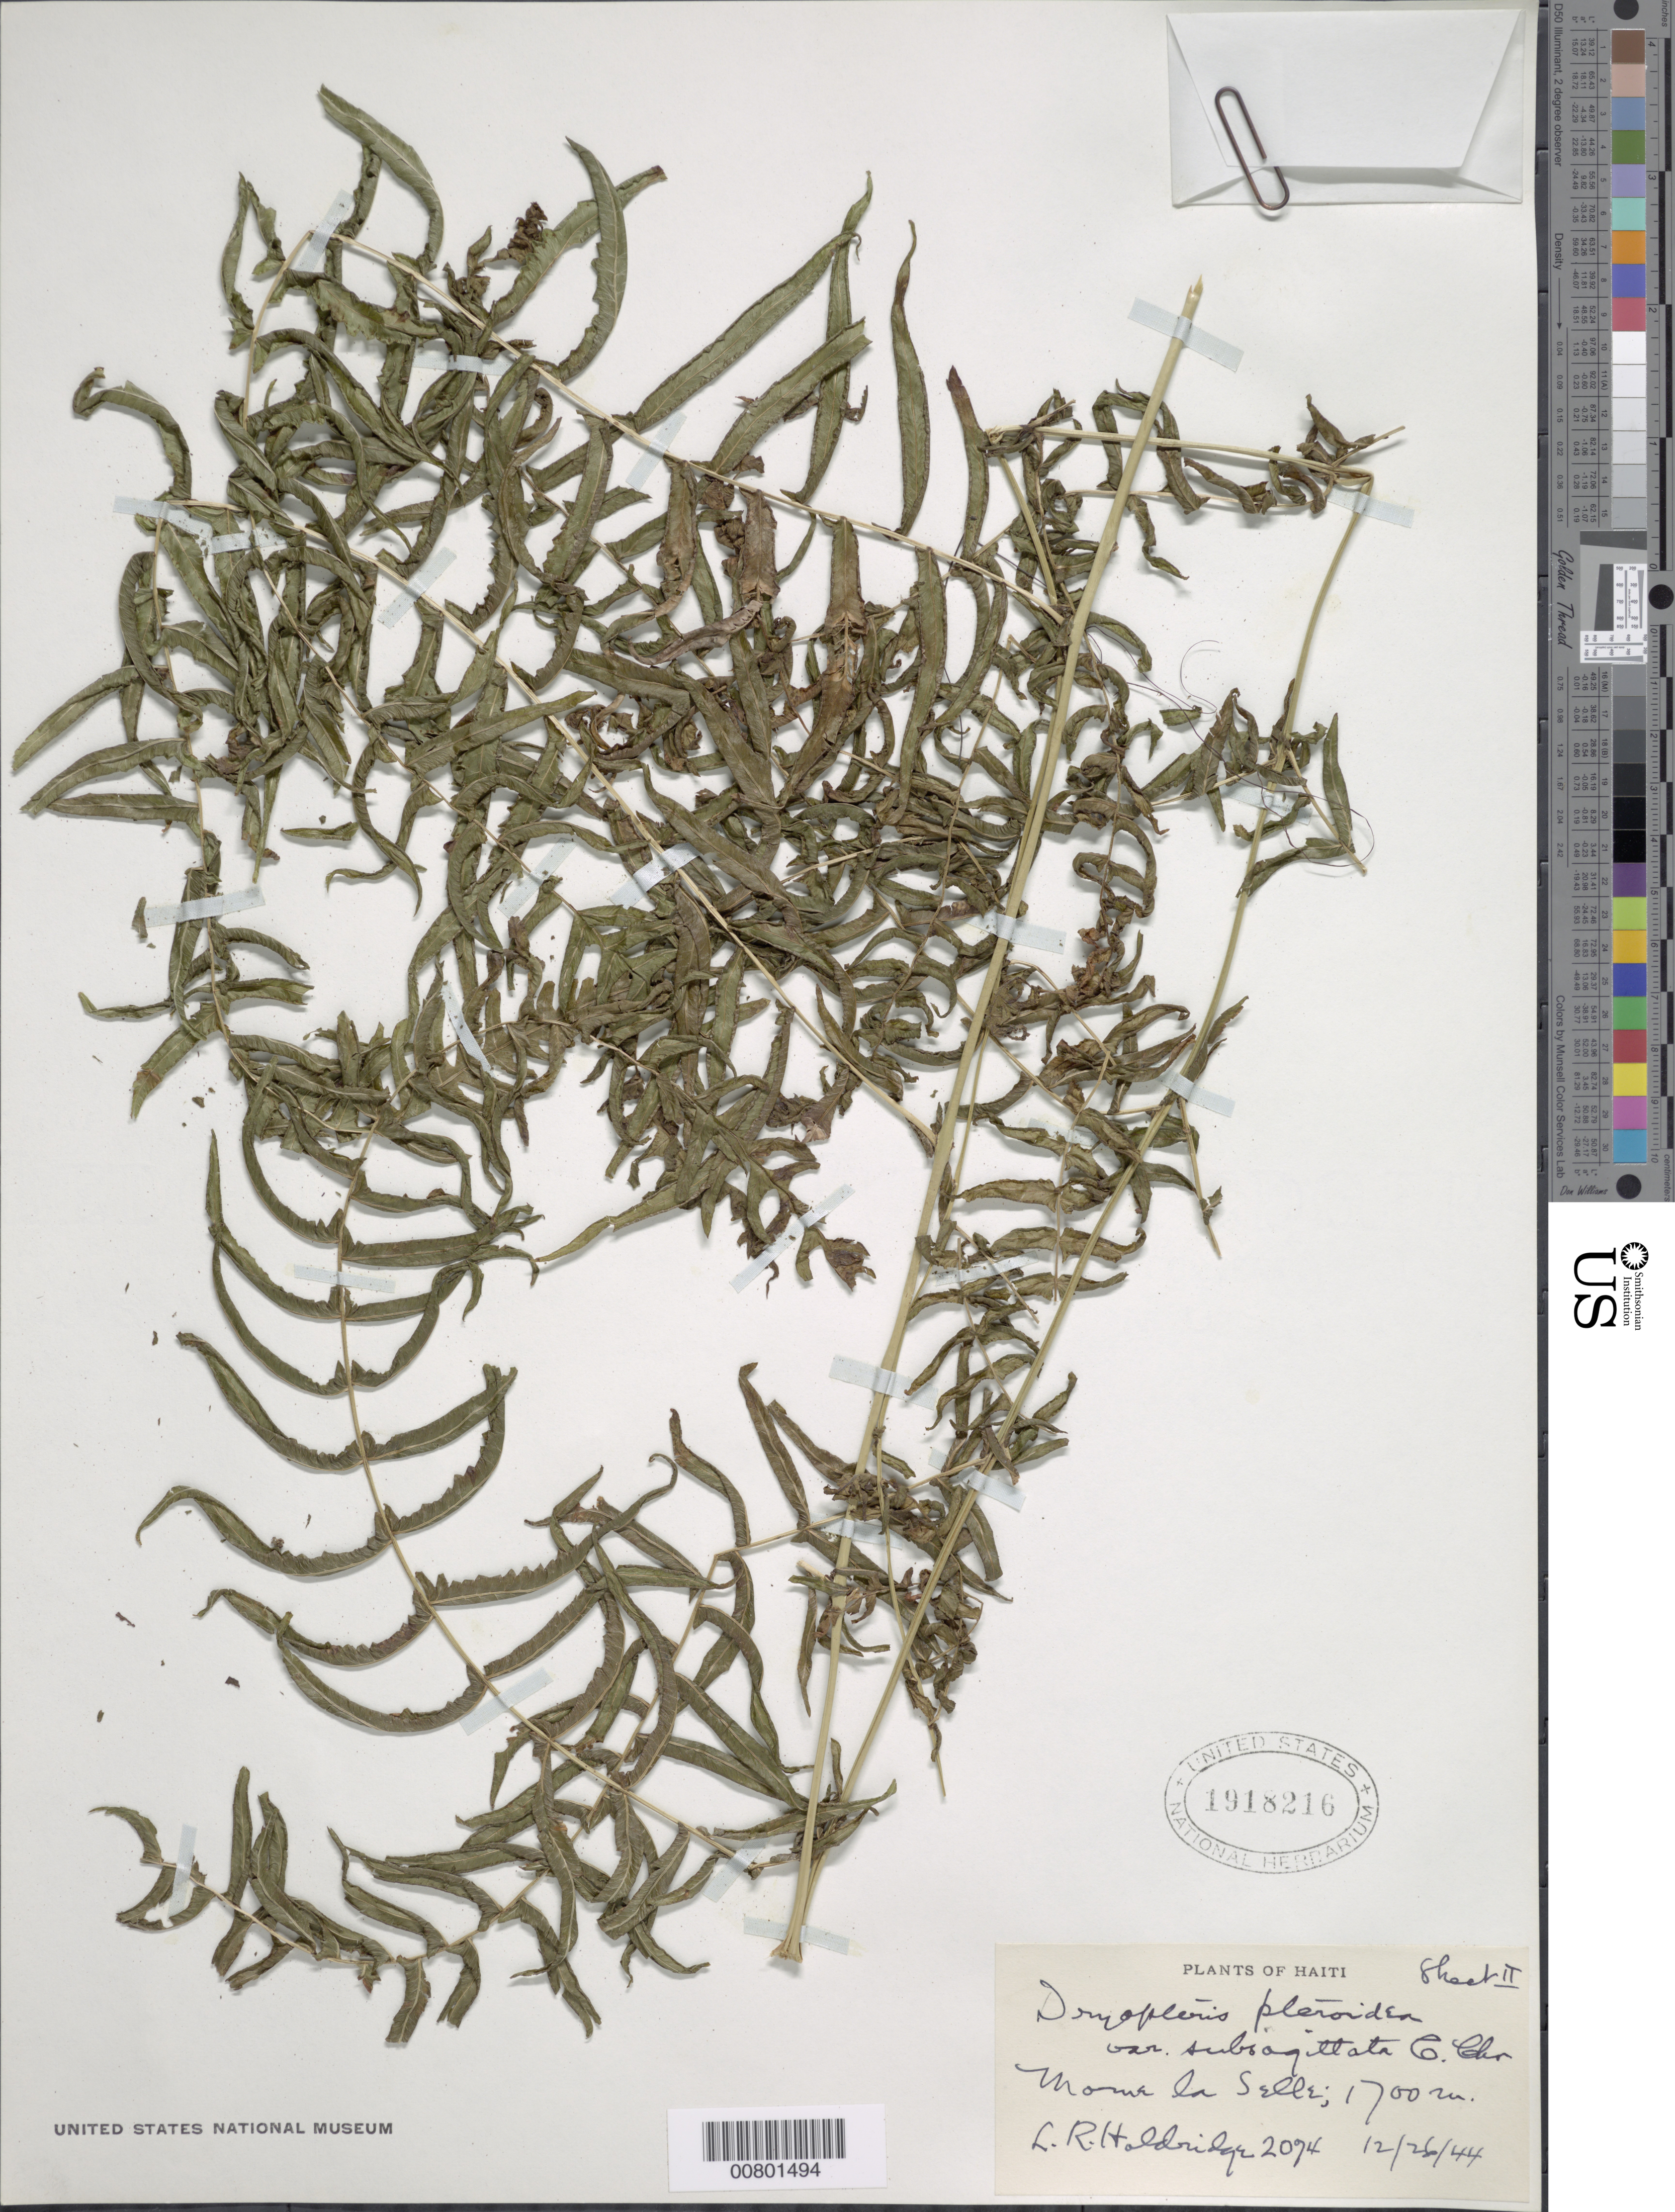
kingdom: Plantae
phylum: Tracheophyta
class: Polypodiopsida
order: Polypodiales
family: Thelypteridaceae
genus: Amauropelta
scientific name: Amauropelta pteroidea (Klotzsch) comb. nov., ined 2015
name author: (Klotzsch)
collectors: L. Holdridge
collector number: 2074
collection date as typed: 26 Dec 1944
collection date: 1944-12-26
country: Haiti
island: Hispaniola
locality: Osman, Morne La Selle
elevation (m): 1700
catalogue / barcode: US 1918216